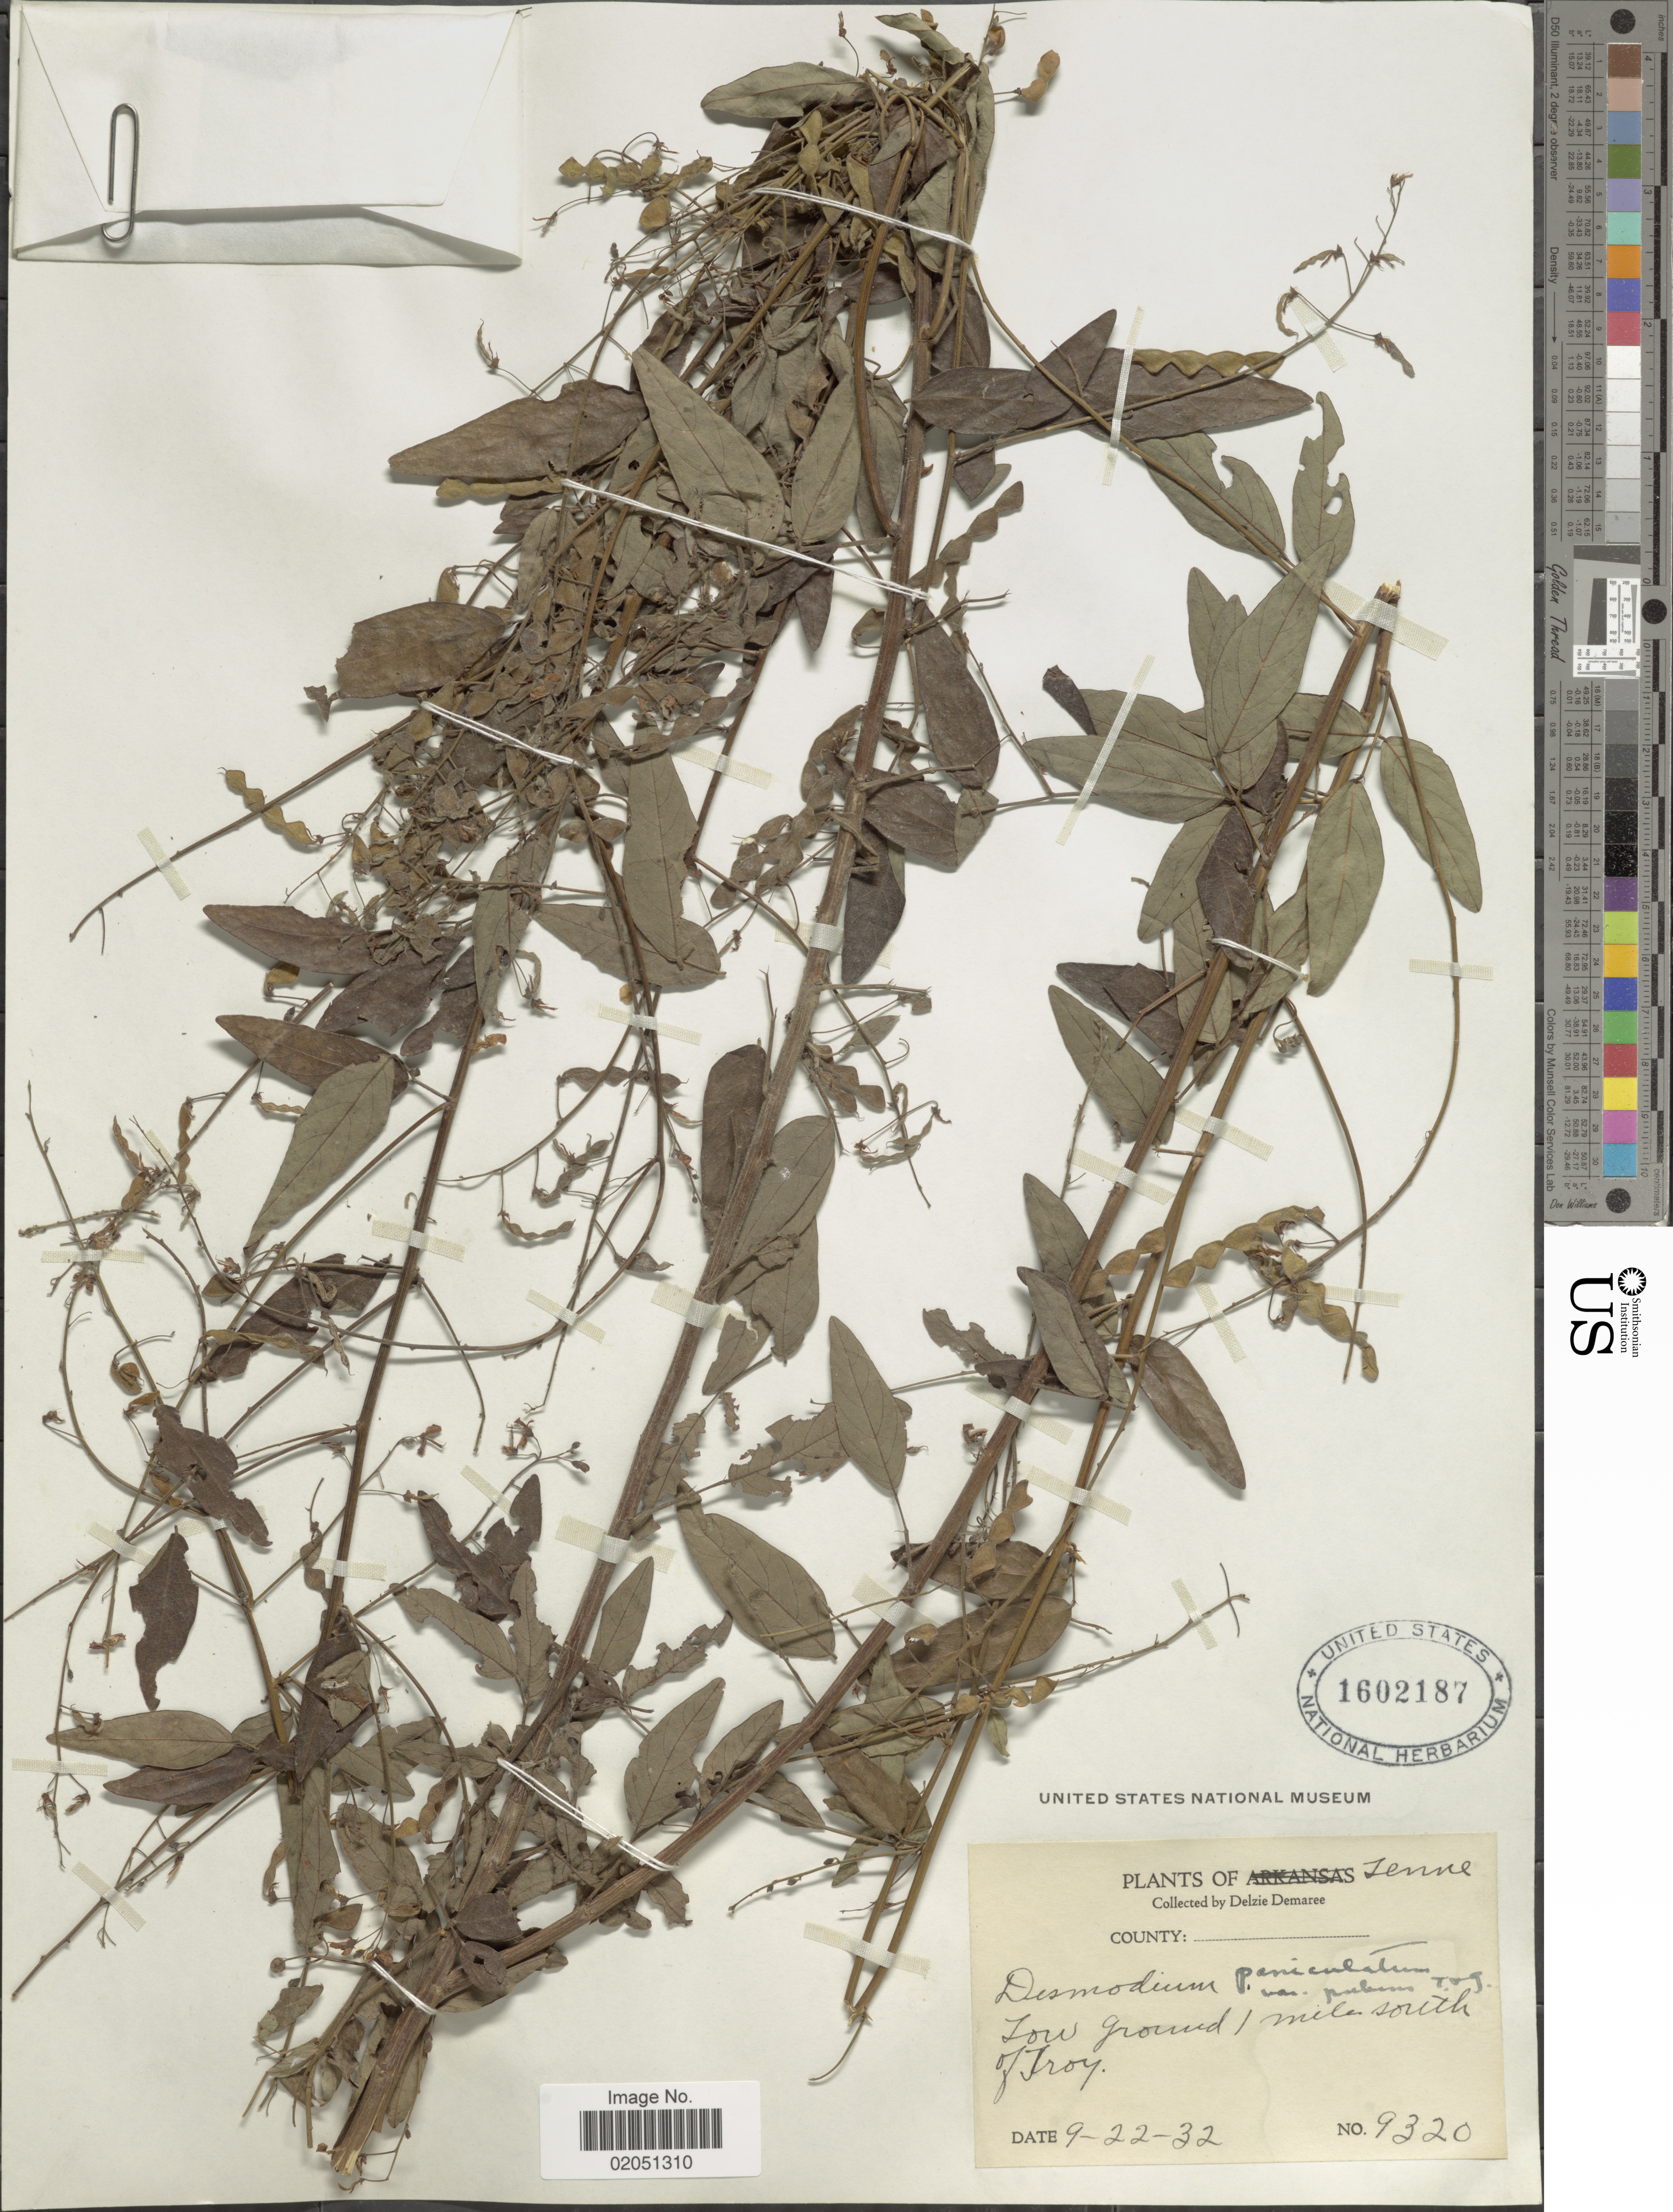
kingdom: Plantae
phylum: Tracheophyta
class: Magnoliopsida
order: Fabales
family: Fabaceae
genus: Desmodium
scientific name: Desmodium paniculatum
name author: (L.) DC.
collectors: D. Demaree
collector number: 9320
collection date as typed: Transcribed d/m/y: 22/9/32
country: United States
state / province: Tennessee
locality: Low ground 1 mile south of Iroy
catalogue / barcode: US 1602187